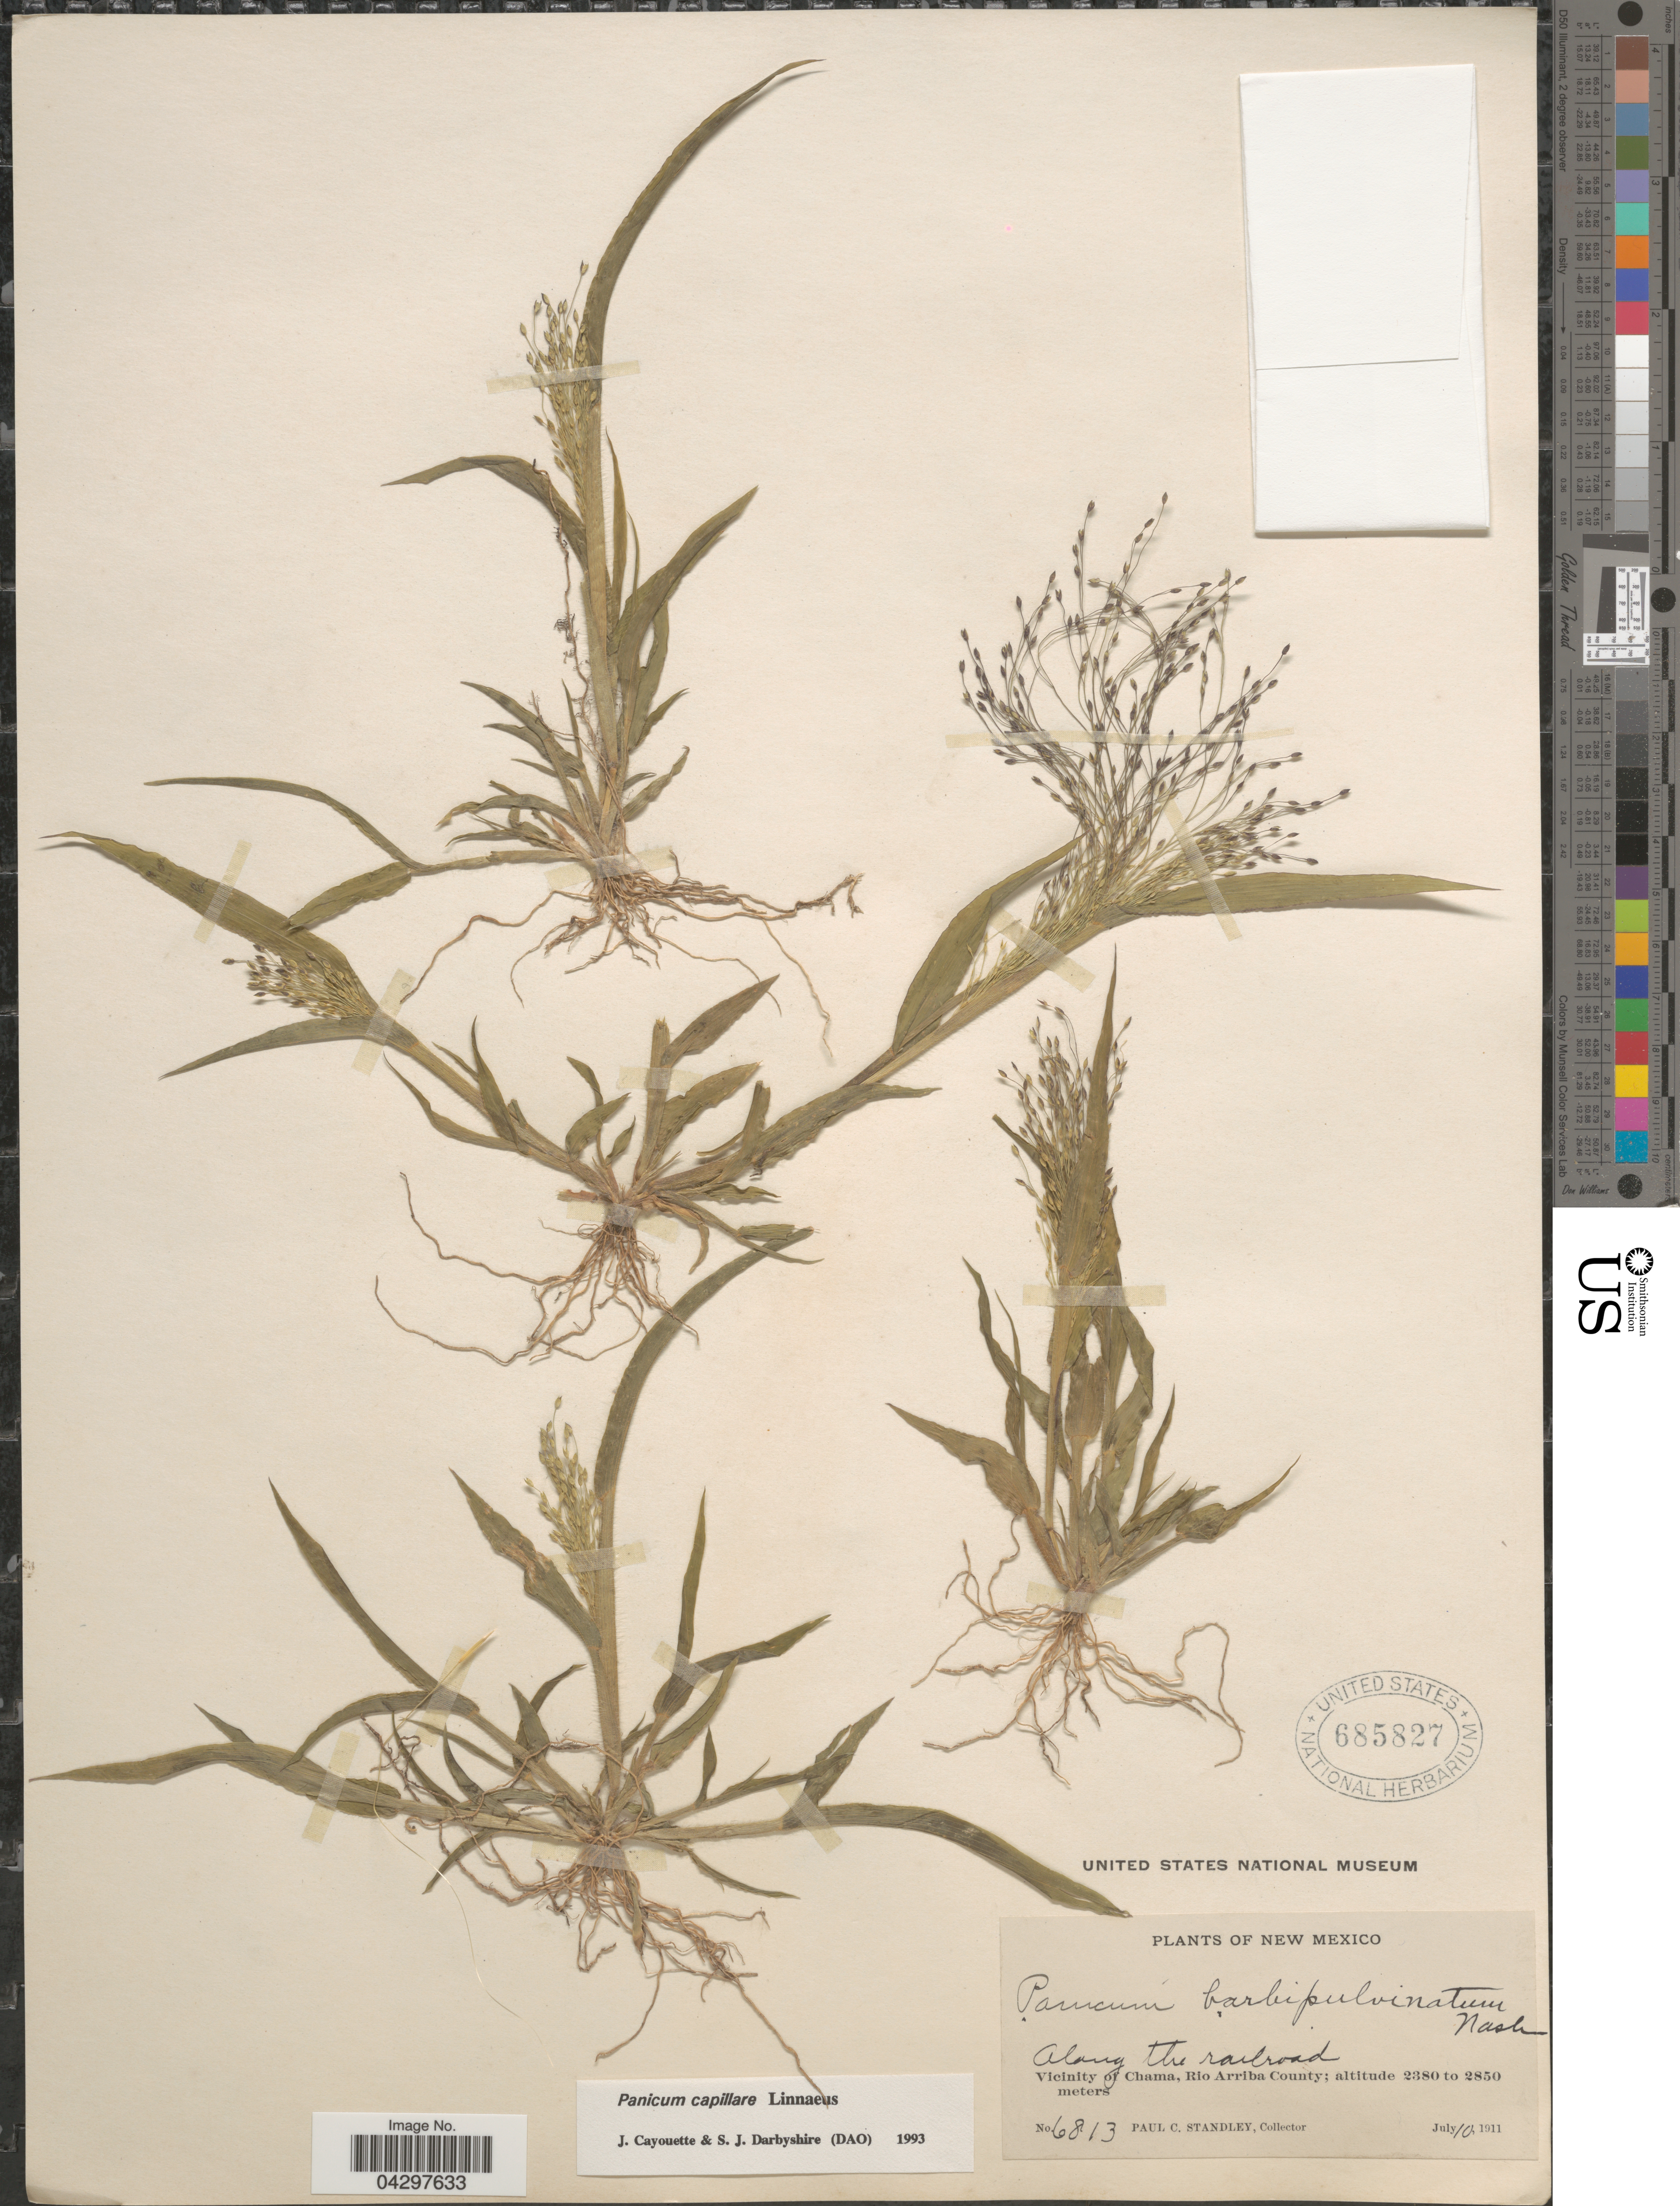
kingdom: Plantae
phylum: Tracheophyta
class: Liliopsida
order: Poales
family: Poaceae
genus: Panicum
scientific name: Panicum capillare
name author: L.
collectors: P. C. Standley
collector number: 6813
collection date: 1911-07-10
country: United States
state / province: New Mexico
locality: Along the railroad. Vicinity of Chama, Rio Arriba County.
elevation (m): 2380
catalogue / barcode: US 685827